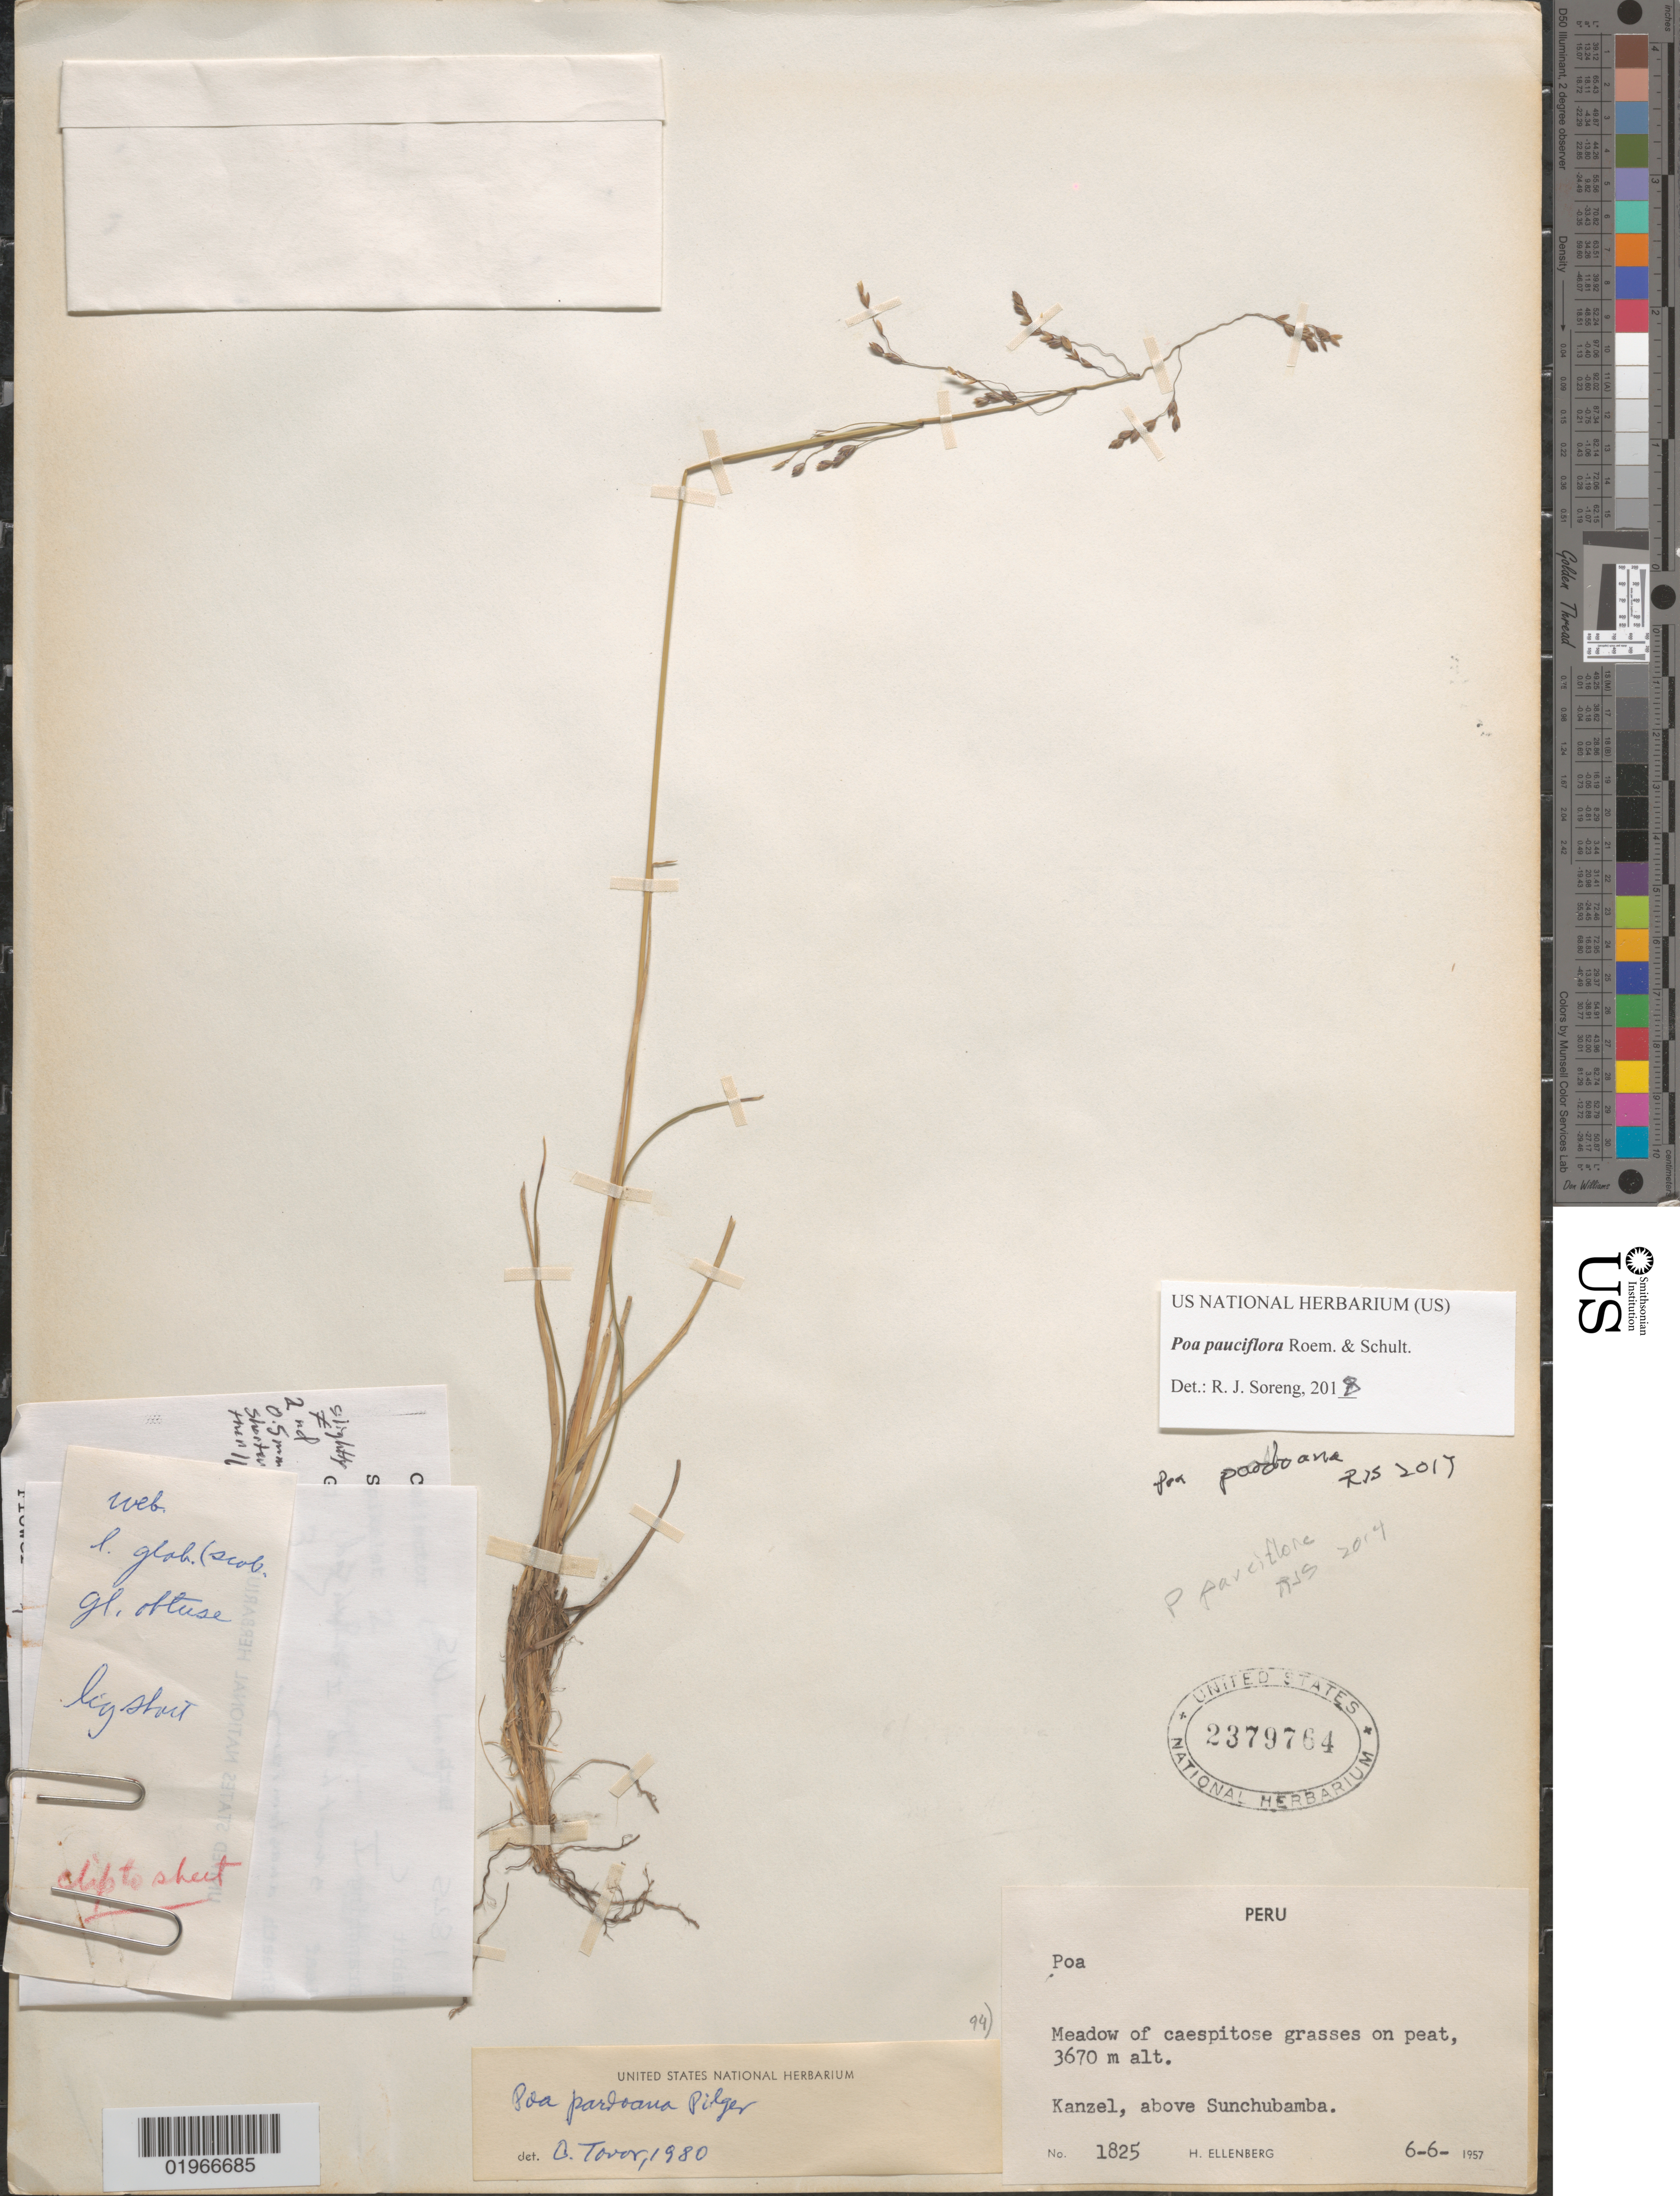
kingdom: Plantae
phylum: Tracheophyta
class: Liliopsida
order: Poales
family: Poaceae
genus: Poa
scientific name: Poa pauciflora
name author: Roem. & Schult.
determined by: Soreng, Robert J., Research Associate (BOT), Smithsonian Institution - National Museum of Natural History (UNITED STATES)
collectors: H. Ellenberg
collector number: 1825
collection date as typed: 6-6-1957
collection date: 1957-06-06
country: Peru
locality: Kanzel, abobe Sunchubamba.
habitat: Meadow of caespitose grasses on peat.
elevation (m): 3760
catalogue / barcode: US 2379764